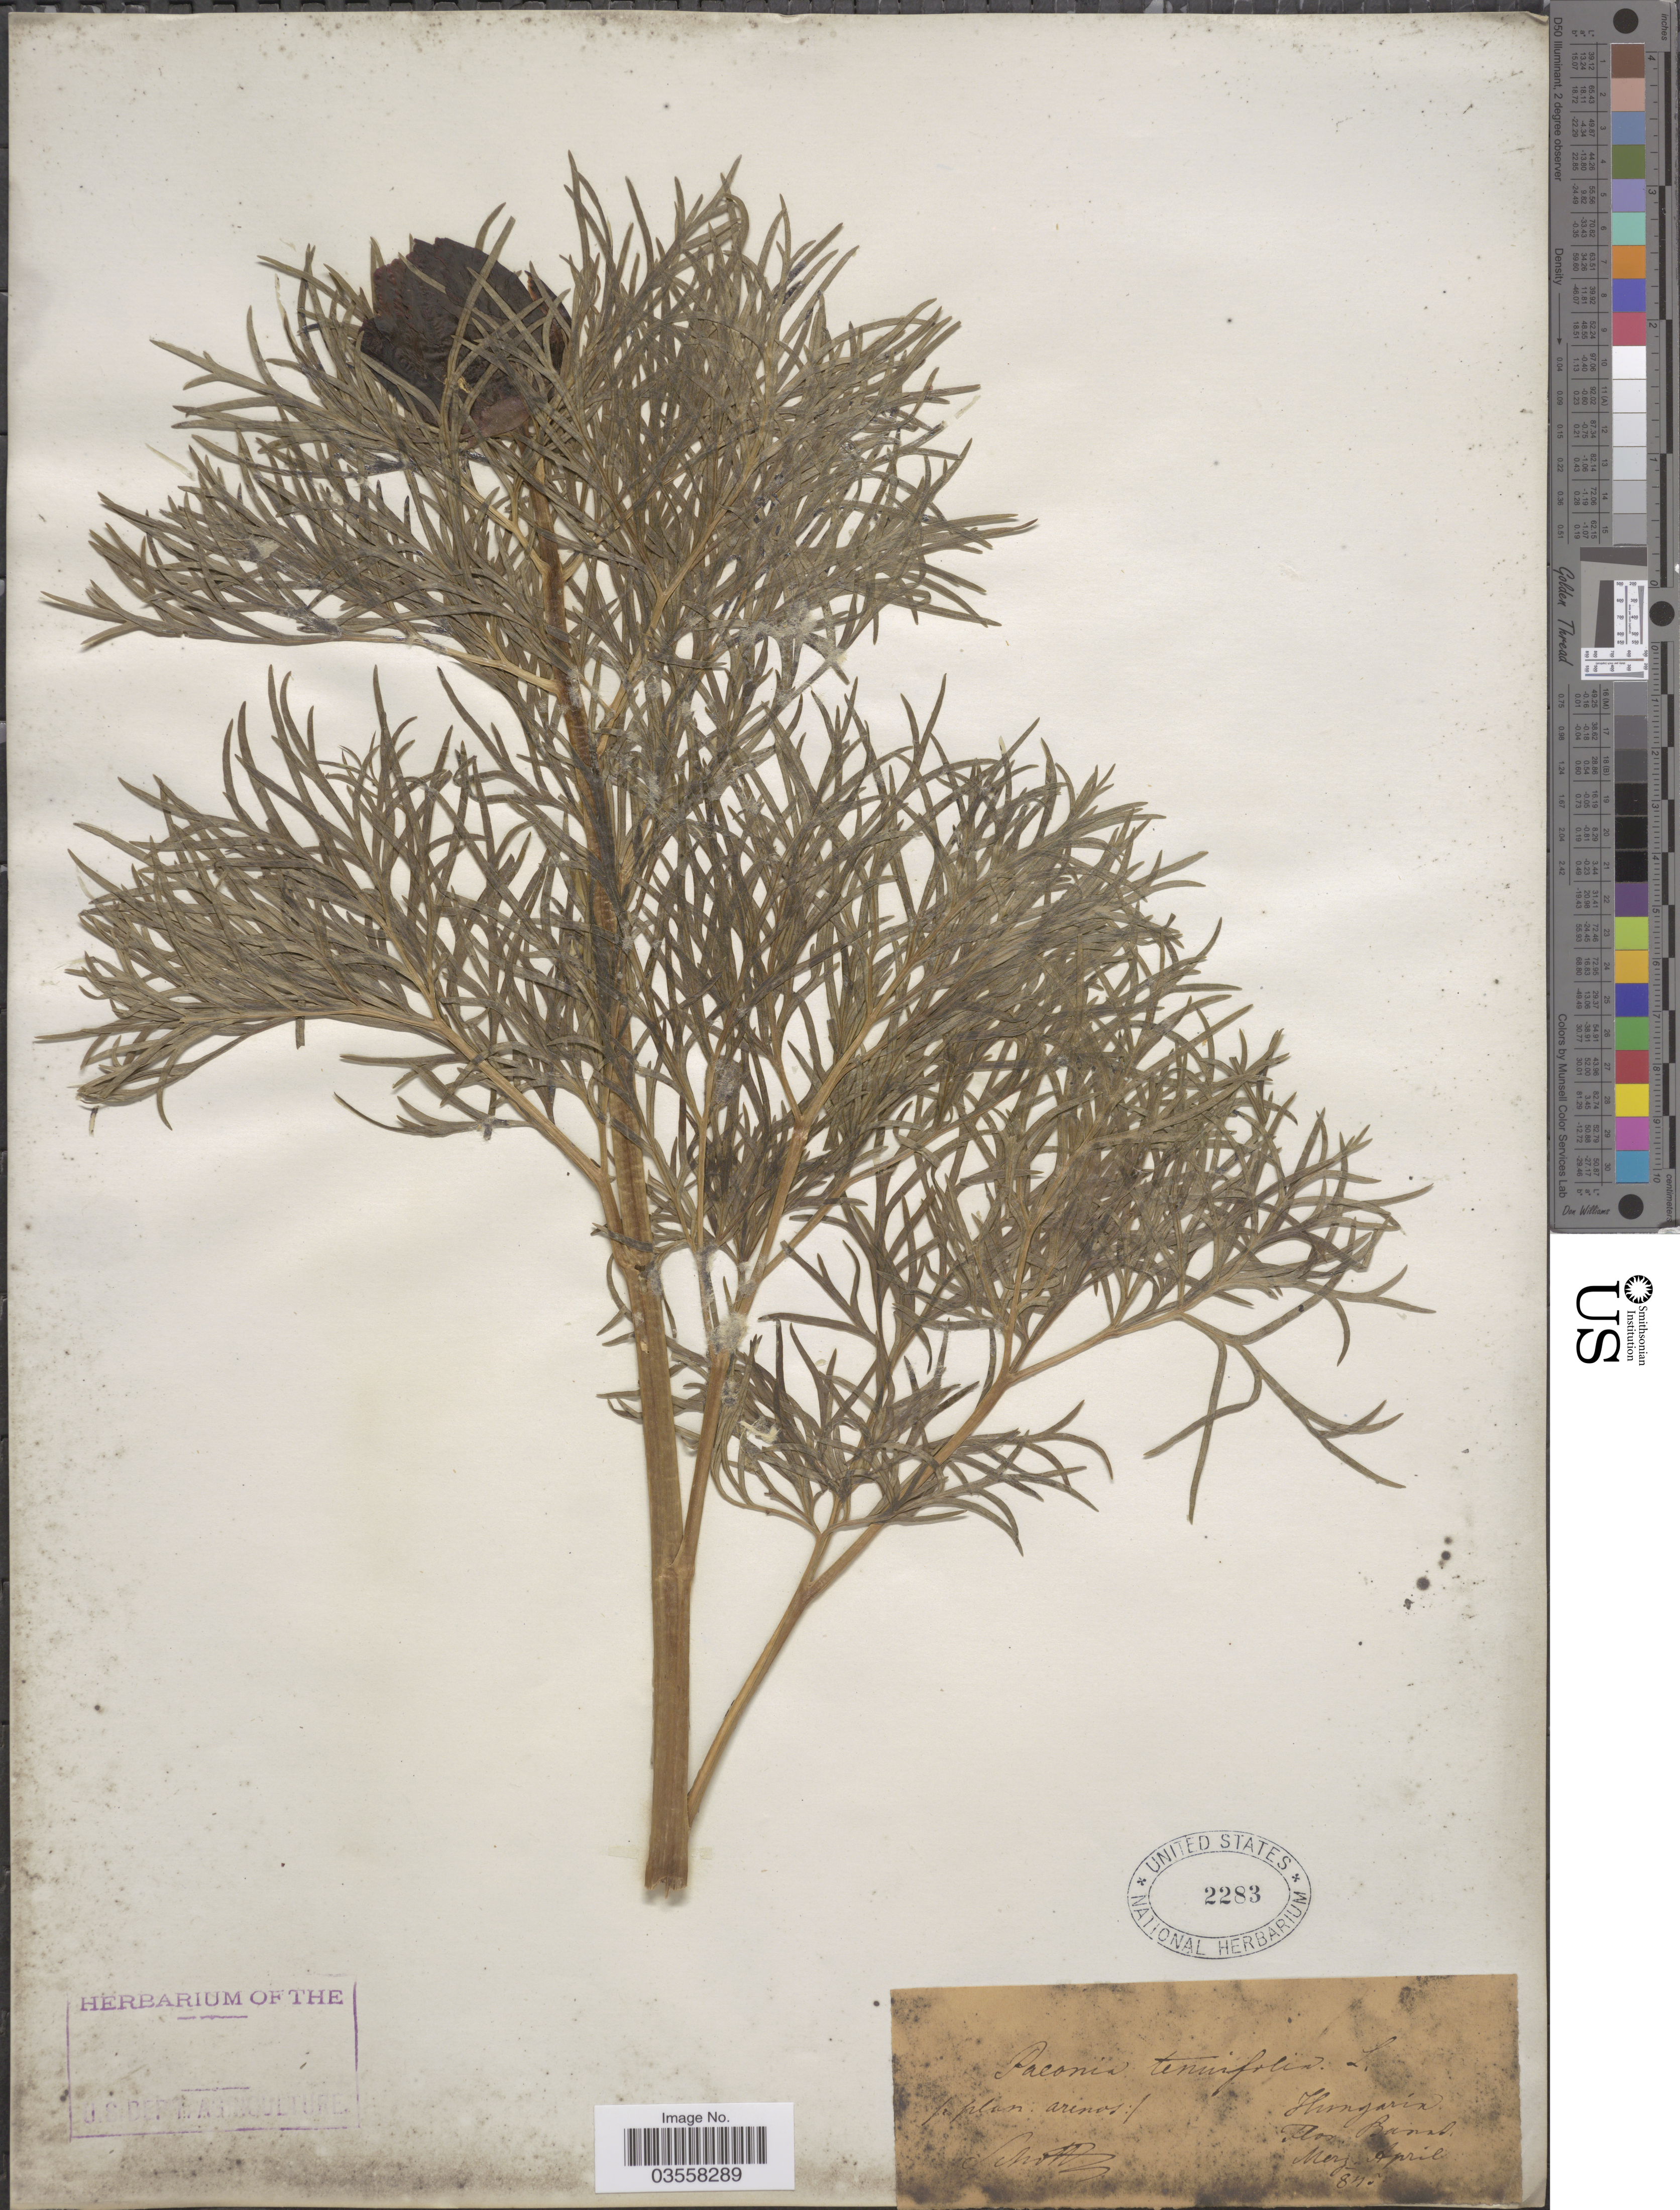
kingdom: Plantae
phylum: Tracheophyta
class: Magnoliopsida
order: Saxifragales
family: Paeoniaceae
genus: Paeonia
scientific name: Paeonia tenuifolia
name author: L.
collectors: -. Schottz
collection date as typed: Transcribed d/m/y: /3/84 to /4/84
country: Hungary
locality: Hungaria, Banat.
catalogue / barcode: US 2283